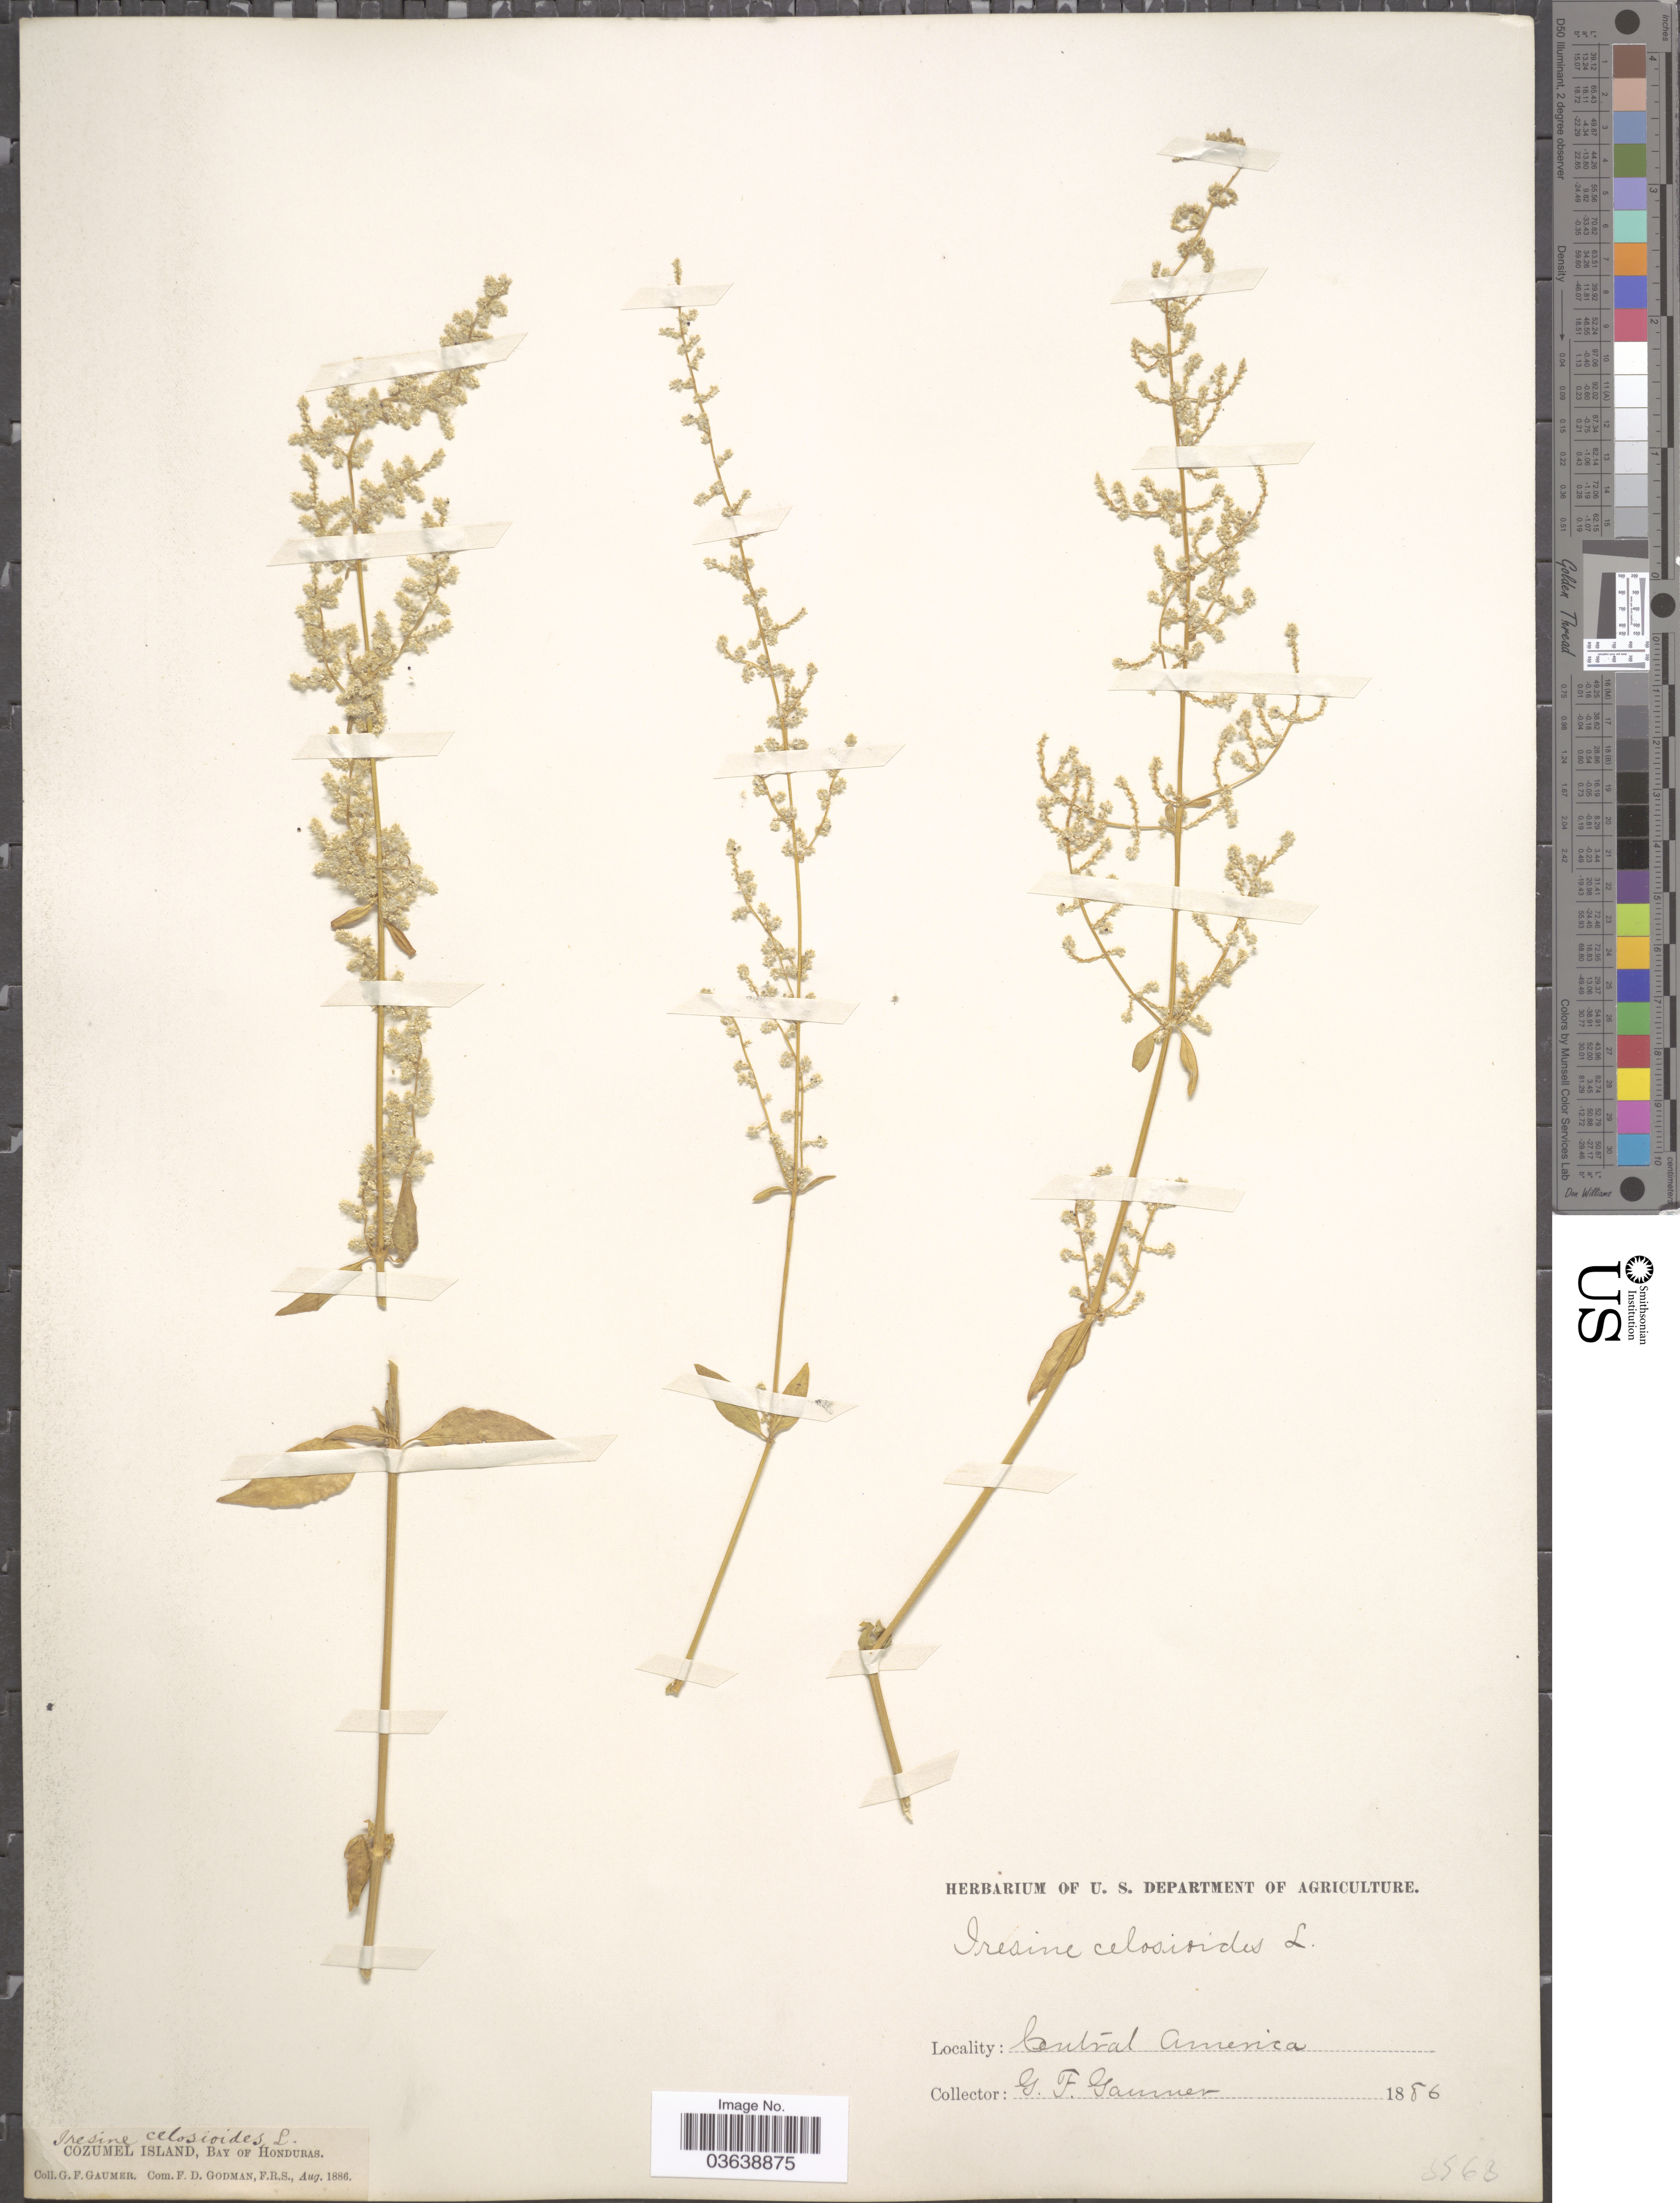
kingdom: Plantae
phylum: Tracheophyta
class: Magnoliopsida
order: Caryophyllales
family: Amaranthaceae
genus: Iresine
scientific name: Iresine diffusa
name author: Humb. & Bonpl. ex Willd.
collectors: G. F. Gaumer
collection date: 1886-08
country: Honduras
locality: Cozumel Island, Bay of Honduras.